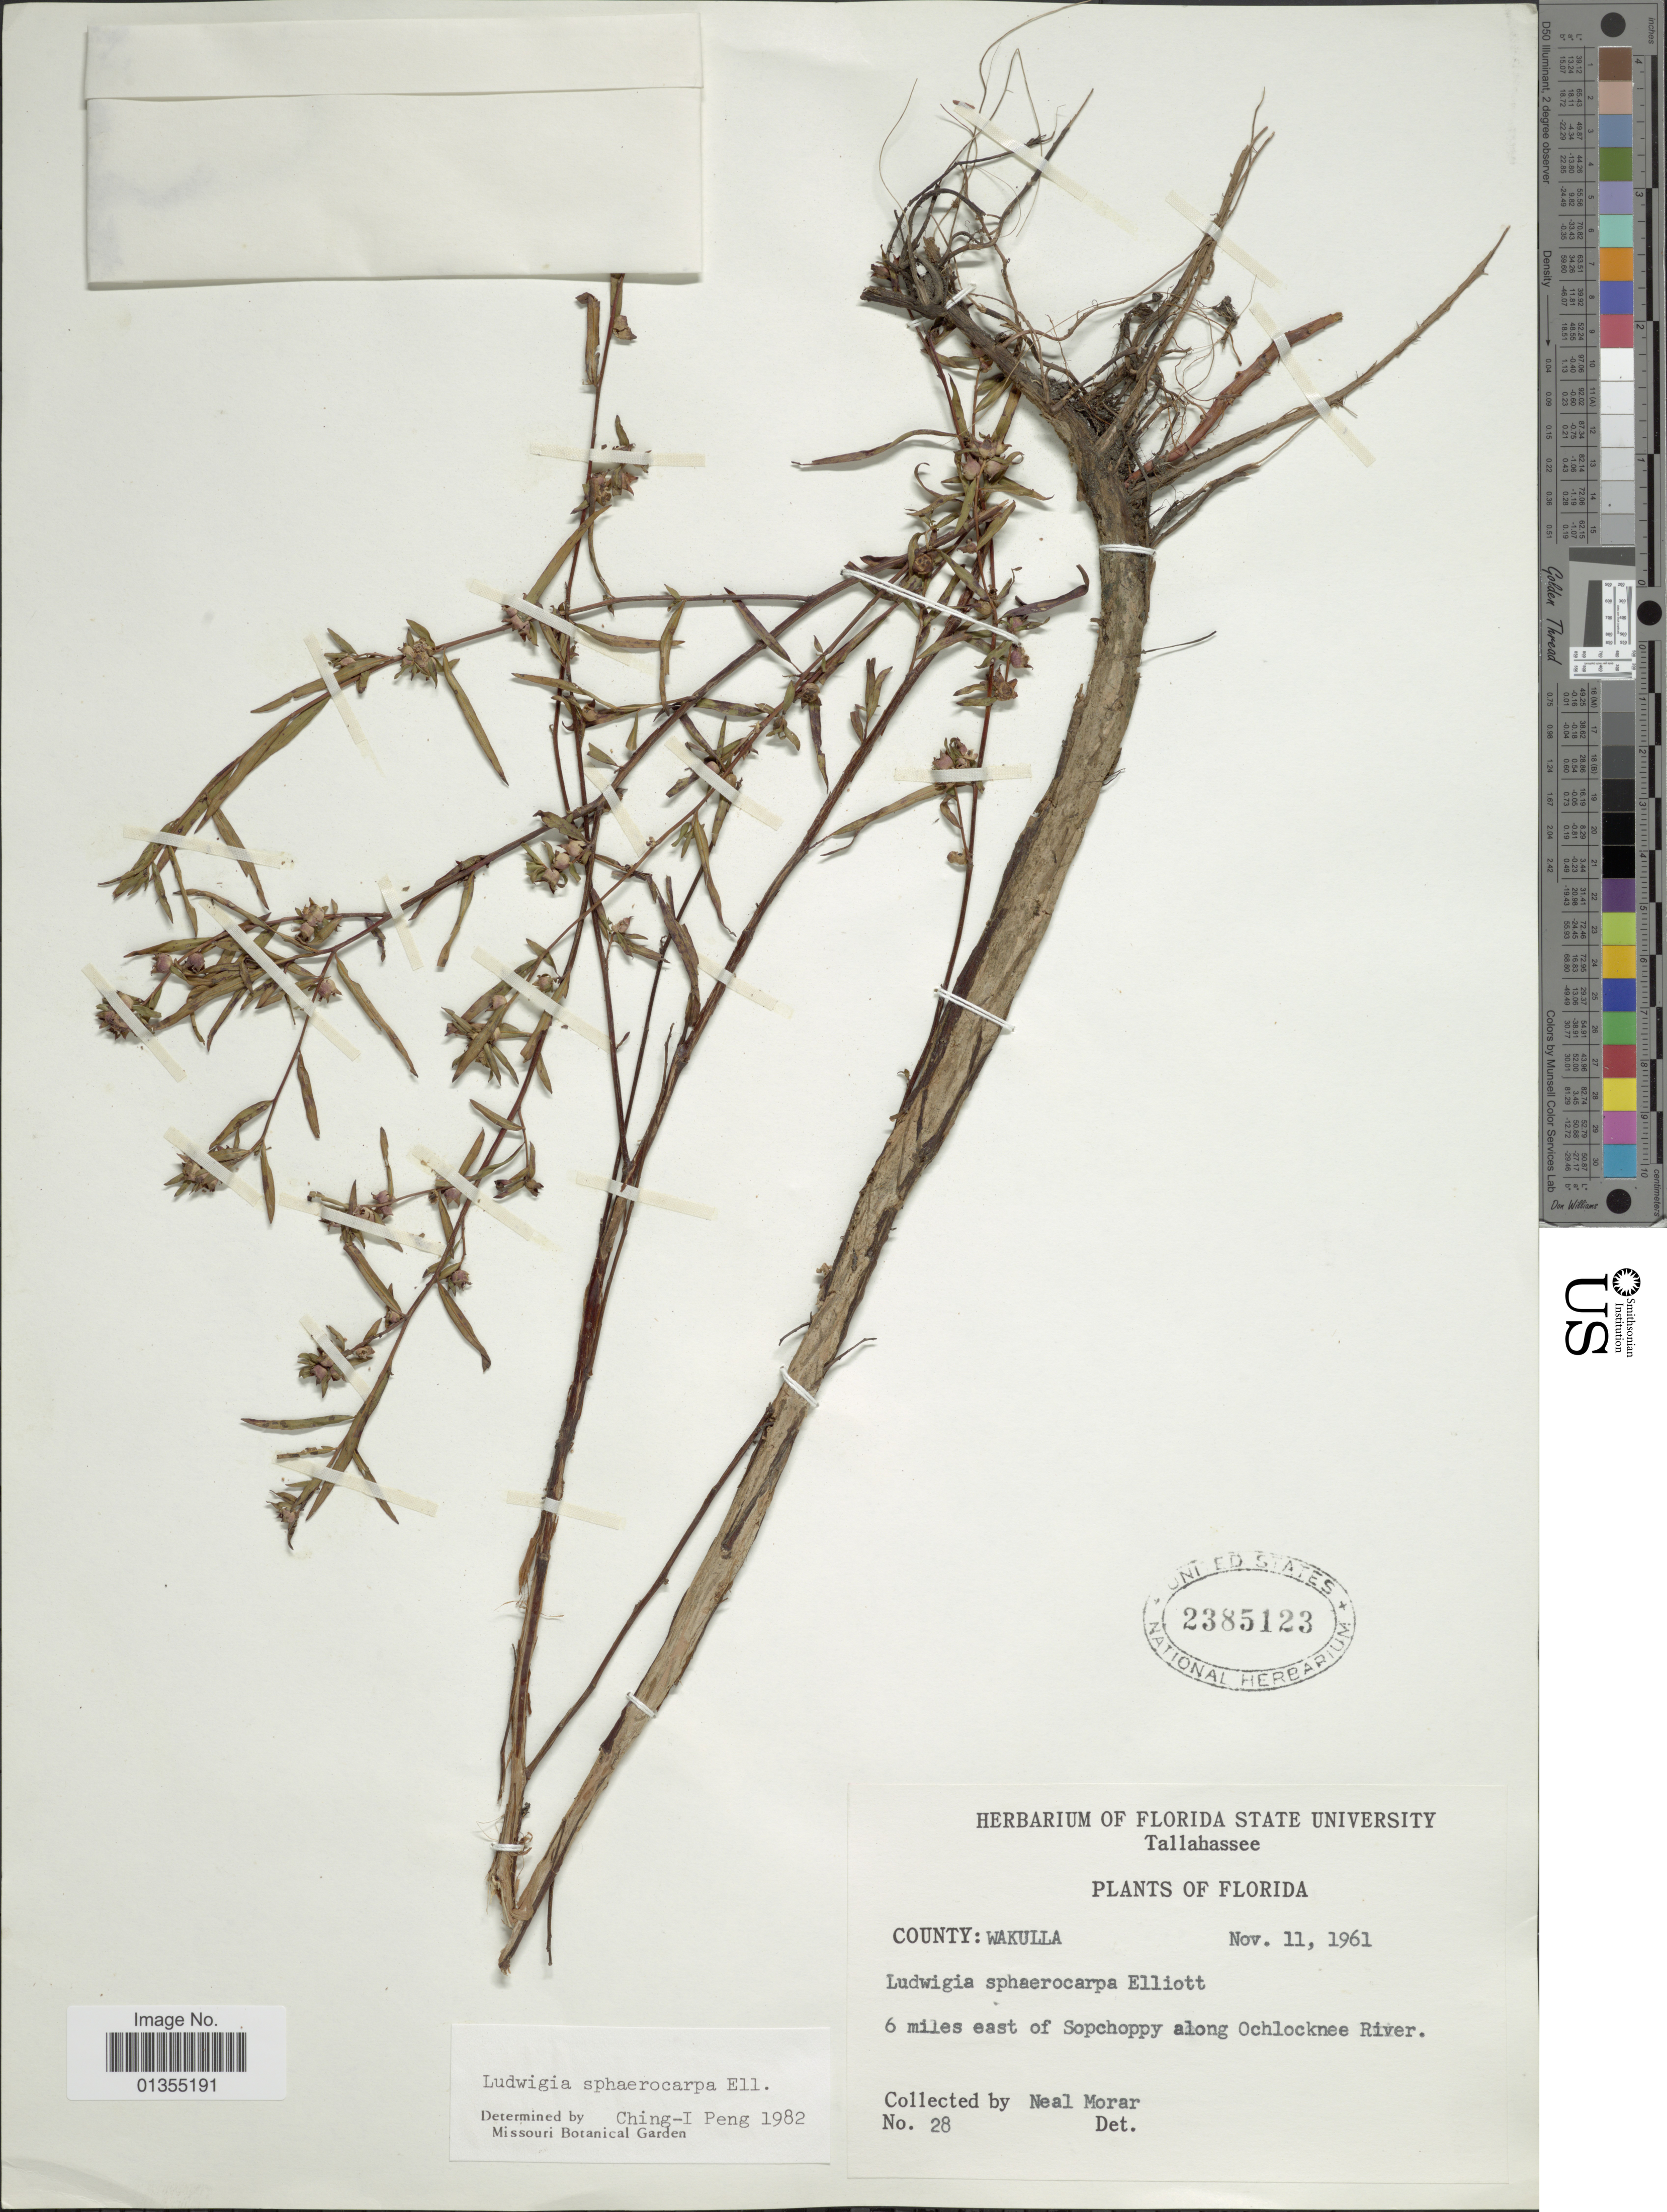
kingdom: Plantae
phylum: Tracheophyta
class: Magnoliopsida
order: Myrtales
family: Onagraceae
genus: Ludwigia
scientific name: Ludwigia sphaerocarpa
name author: Elliott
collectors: N. Morar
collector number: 28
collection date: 1961-11-11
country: United States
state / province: Florida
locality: County: Wakulla. 6 miles east of Sopchoppy along Ochlocknee River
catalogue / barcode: US 2385123